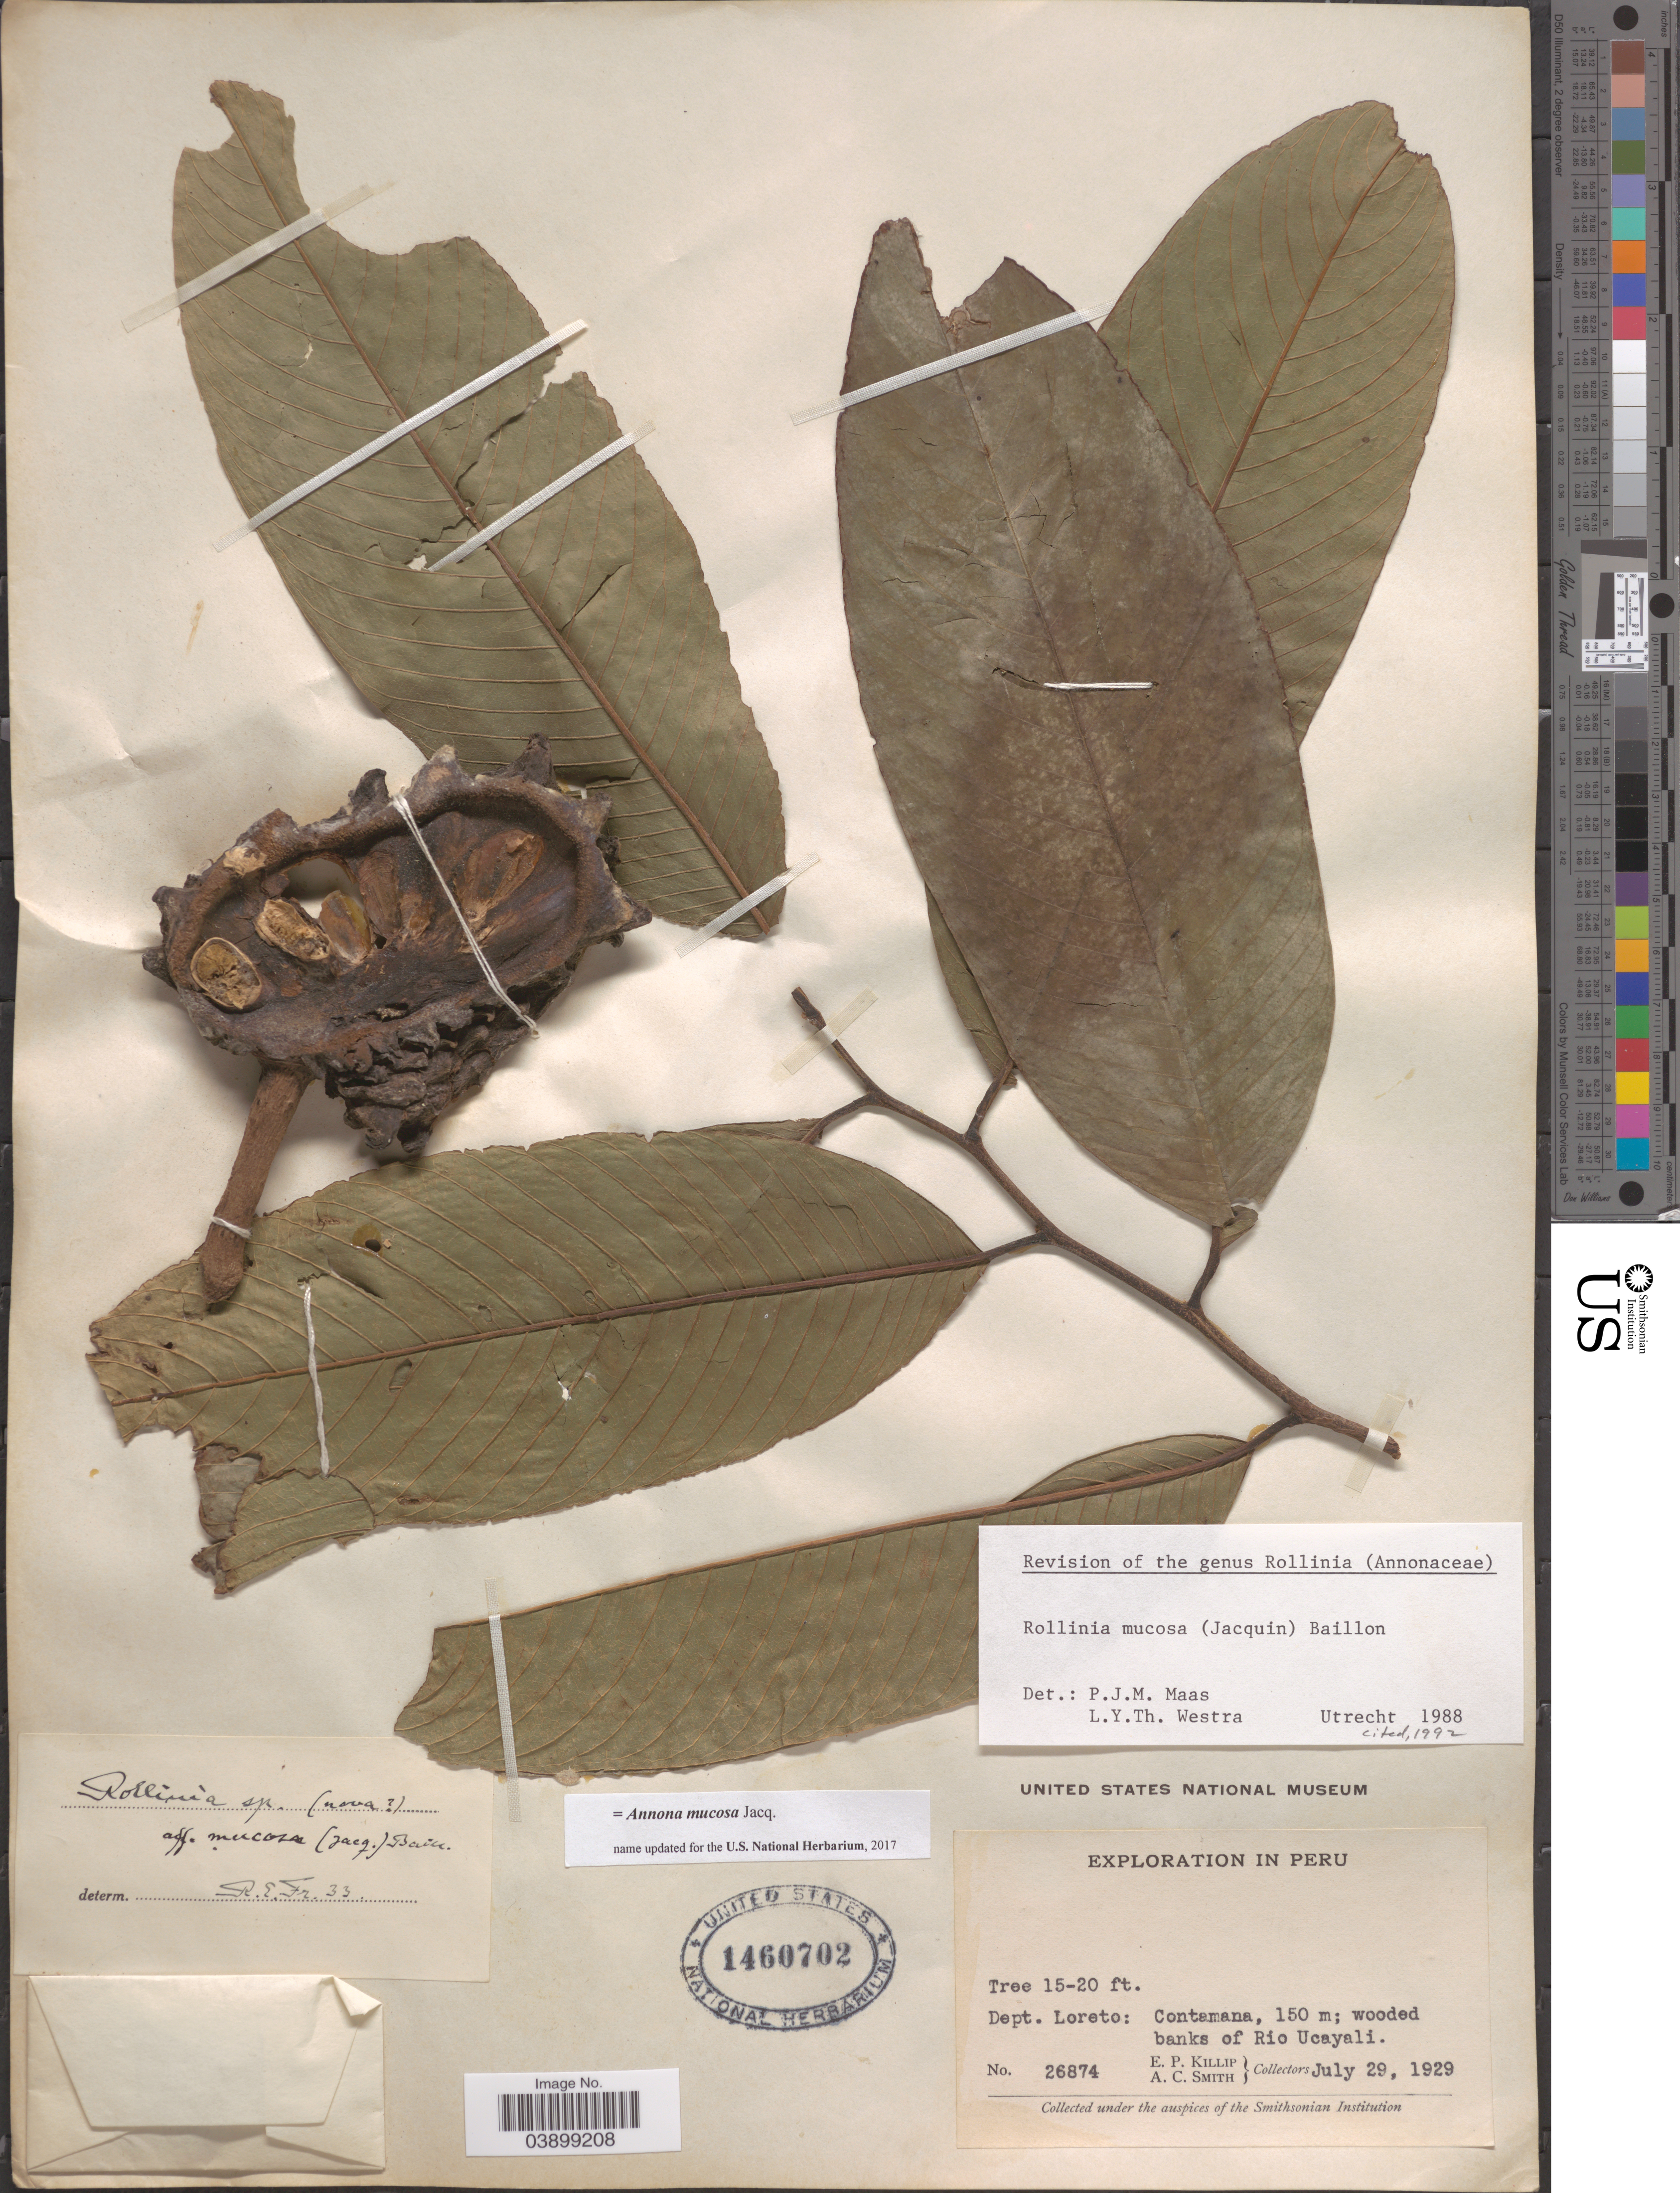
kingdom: Plantae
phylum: Tracheophyta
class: Magnoliopsida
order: Magnoliales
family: Annonaceae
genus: Annona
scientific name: Annona mucosa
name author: Jacq.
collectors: E. P. Killip & A. C. Smith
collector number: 26874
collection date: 1929-07-29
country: Peru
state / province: Loreto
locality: Dept. Loreto: Contamana, banks of Rio Ucayali.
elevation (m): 150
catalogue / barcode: US 1460702